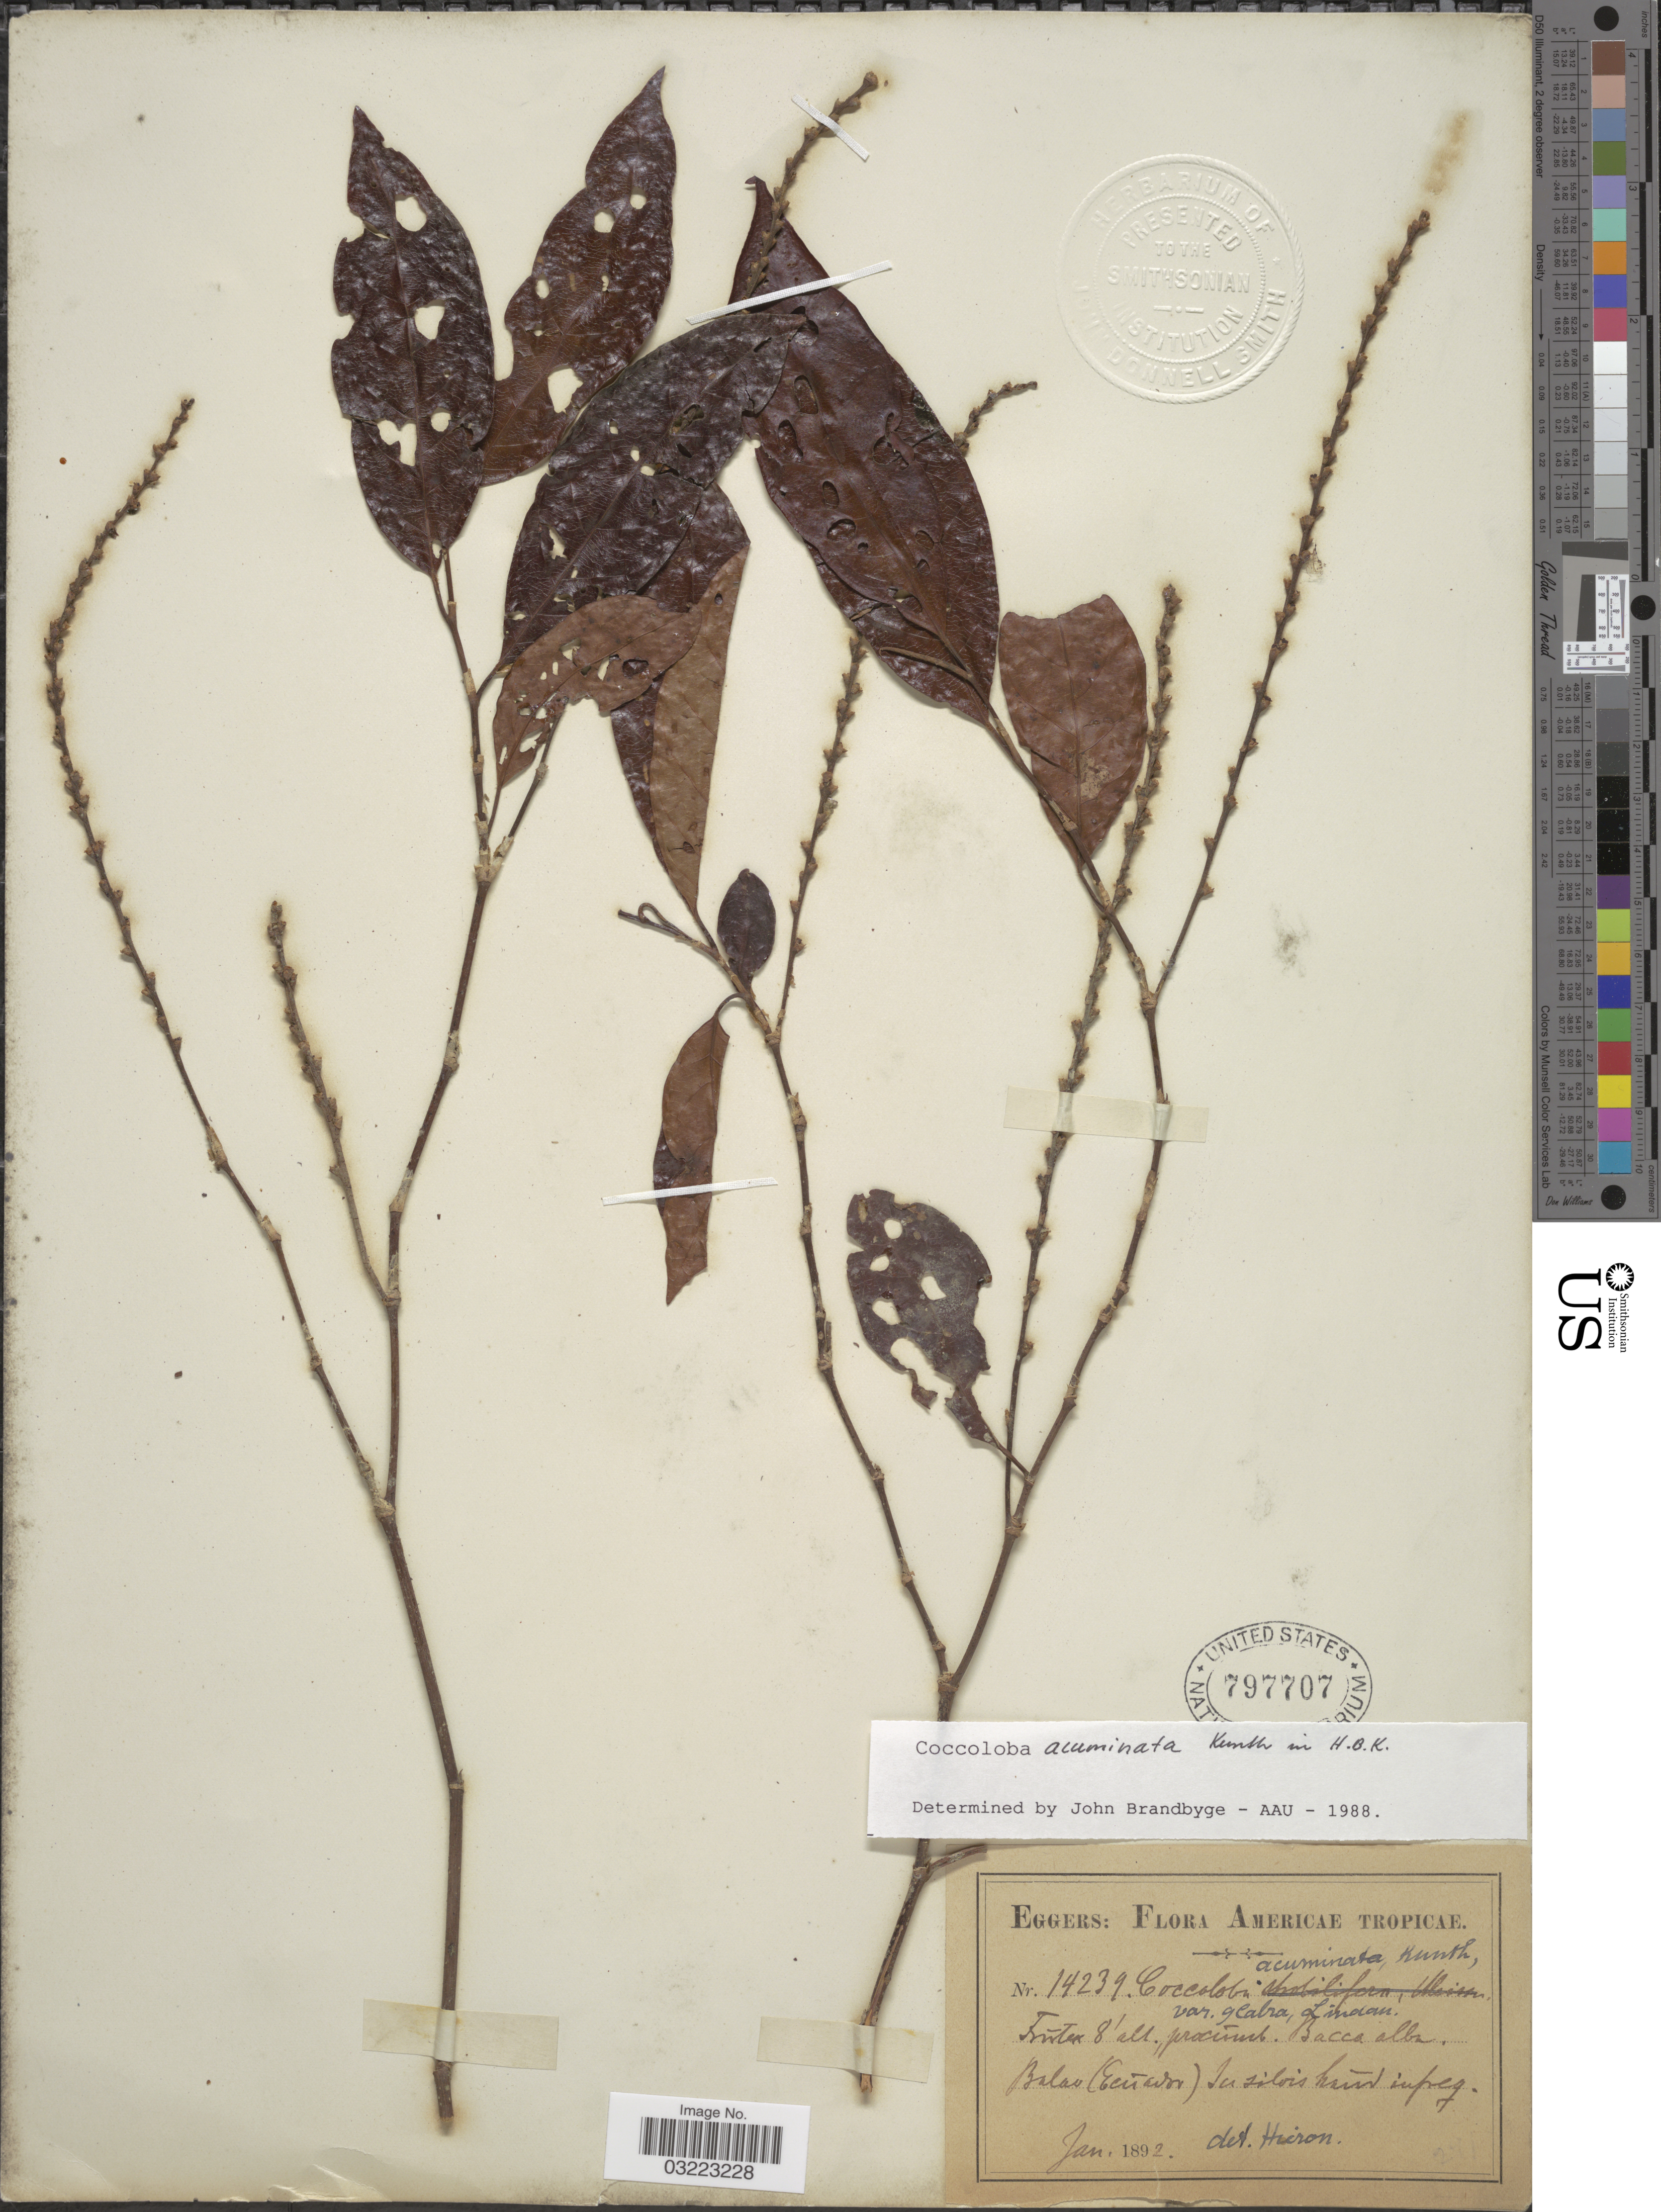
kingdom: Plantae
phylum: Tracheophyta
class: Magnoliopsida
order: Caryophyllales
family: Polygonaceae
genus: Coccoloba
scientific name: Coccoloba acuminata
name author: Kunth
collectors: -. Eggers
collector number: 14239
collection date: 1892-01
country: Ecuador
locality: Balao.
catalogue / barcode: US 797707